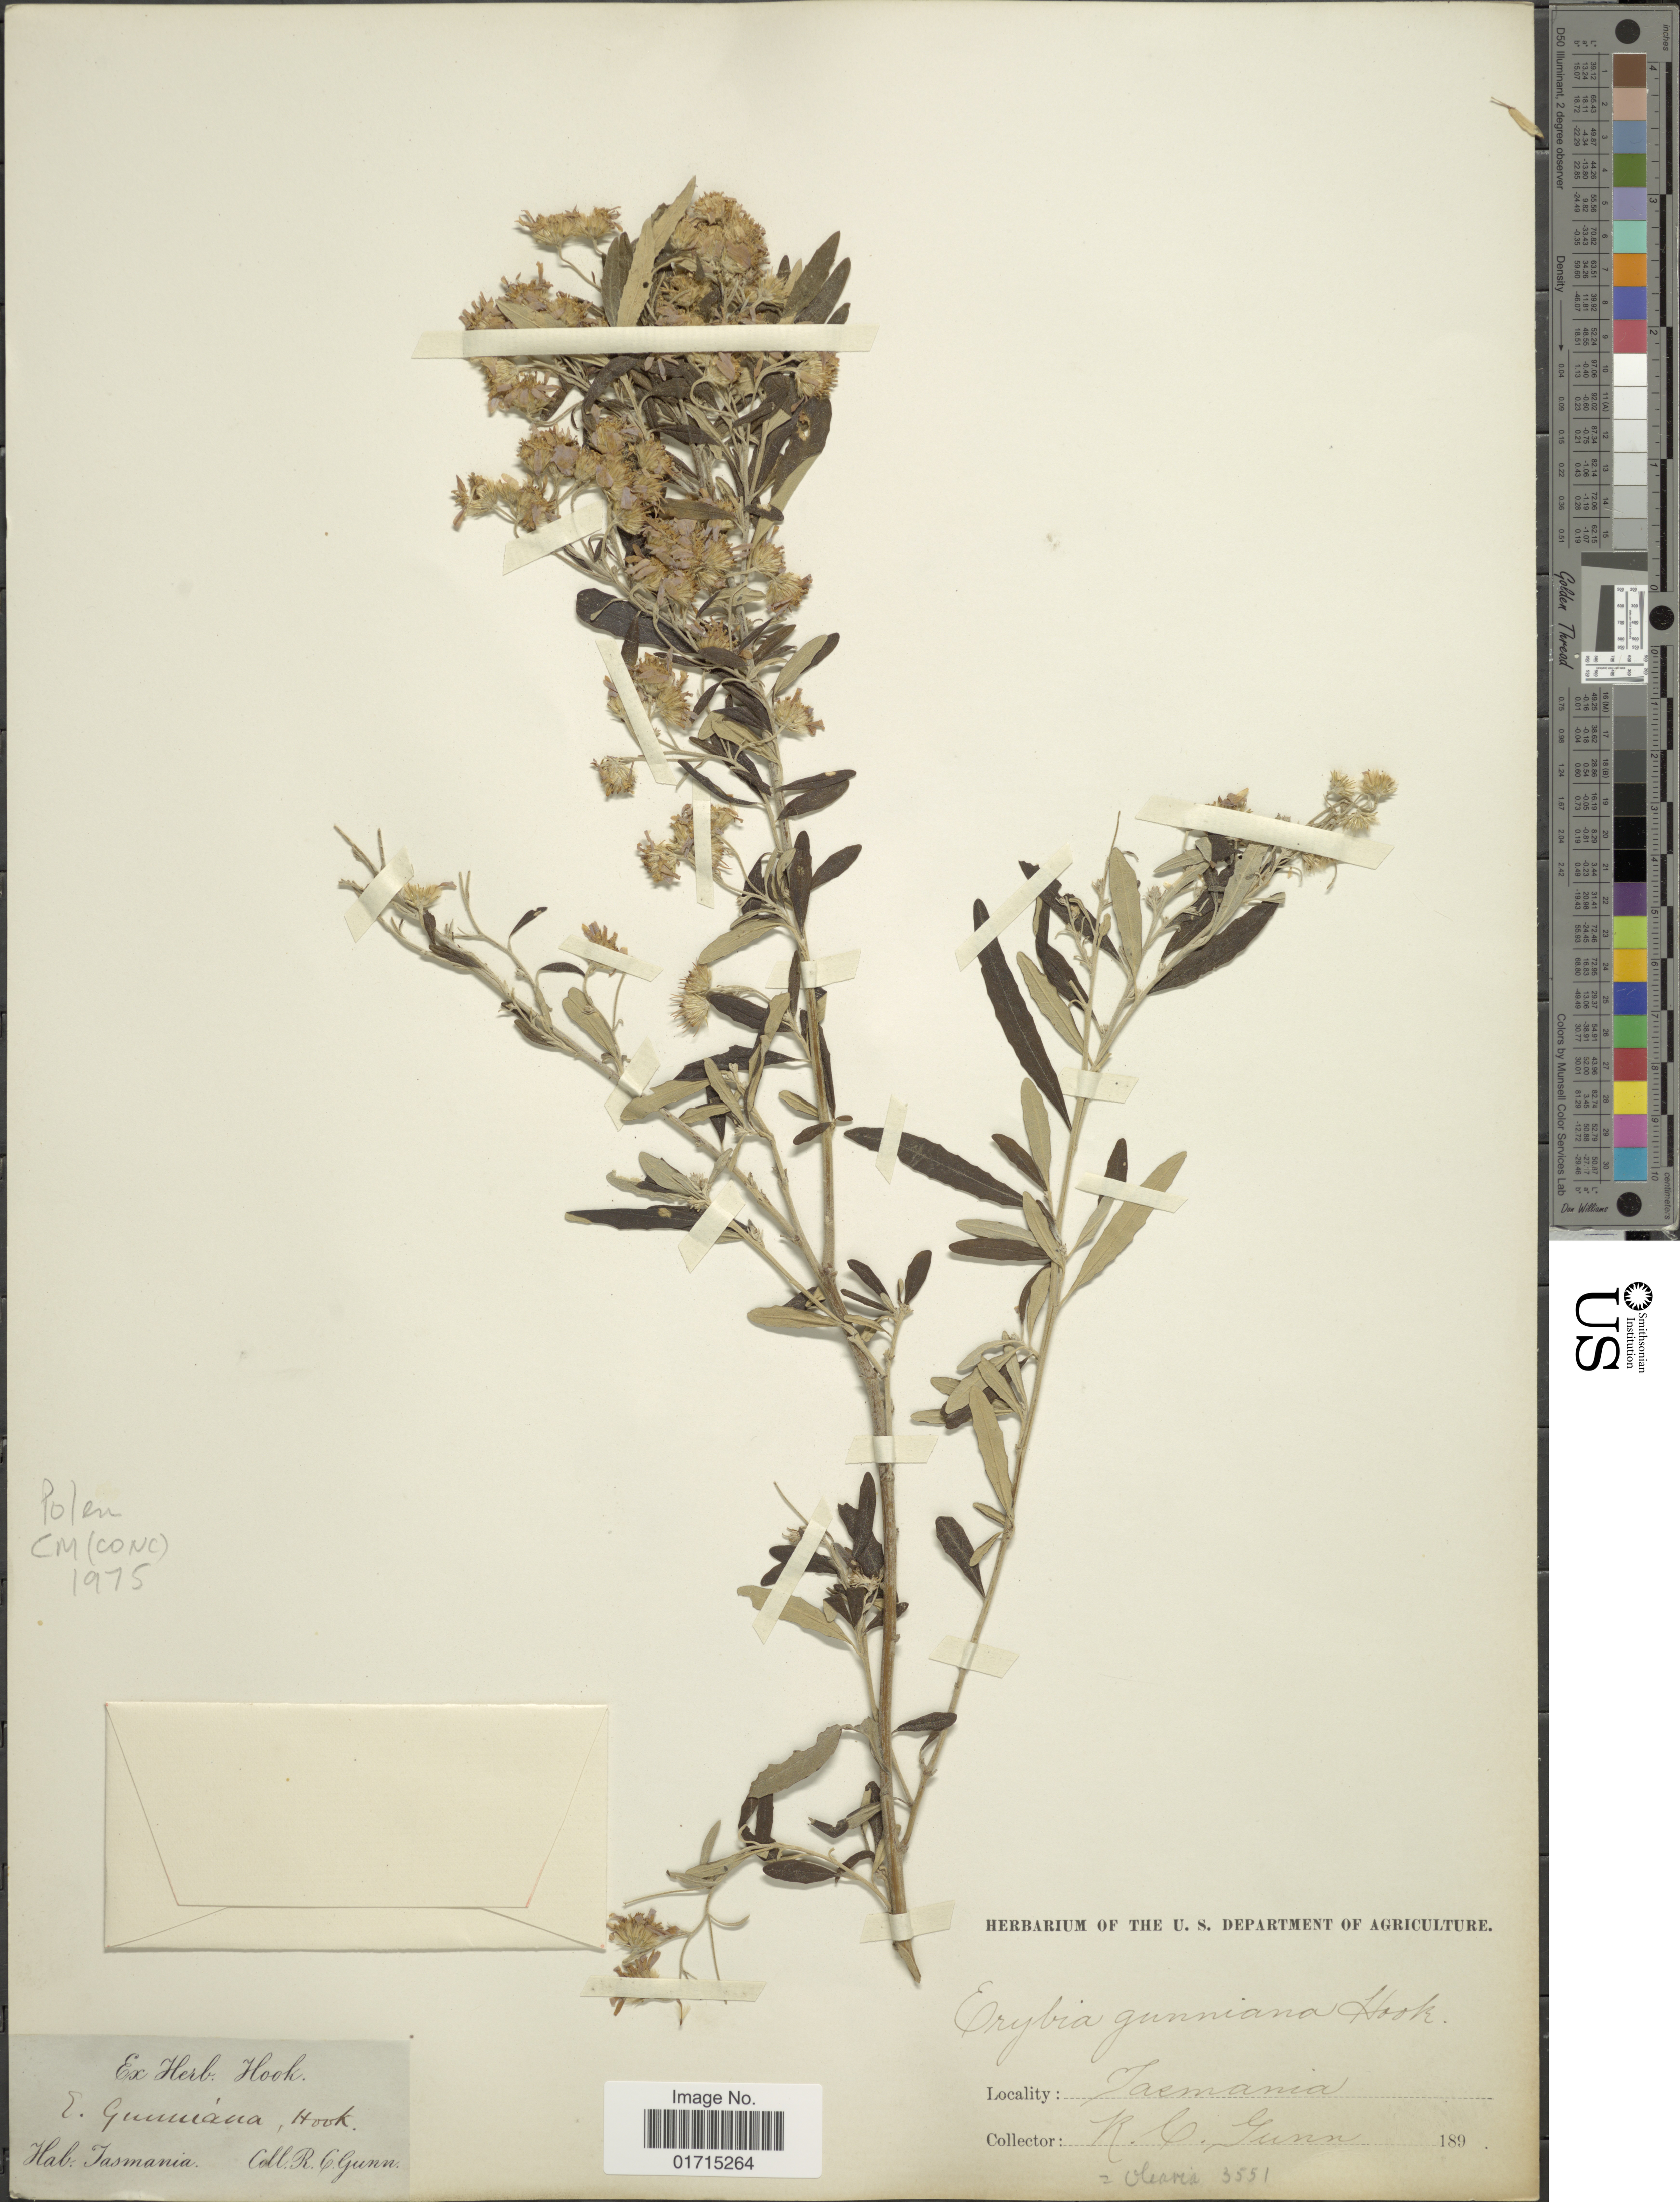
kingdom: Plantae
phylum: Tracheophyta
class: Magnoliopsida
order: Asterales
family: Asteraceae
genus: Olearia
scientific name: Olearia gunniana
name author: (DC.) Hook. f.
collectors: R. Gunn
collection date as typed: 189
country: Australia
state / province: Tasmania